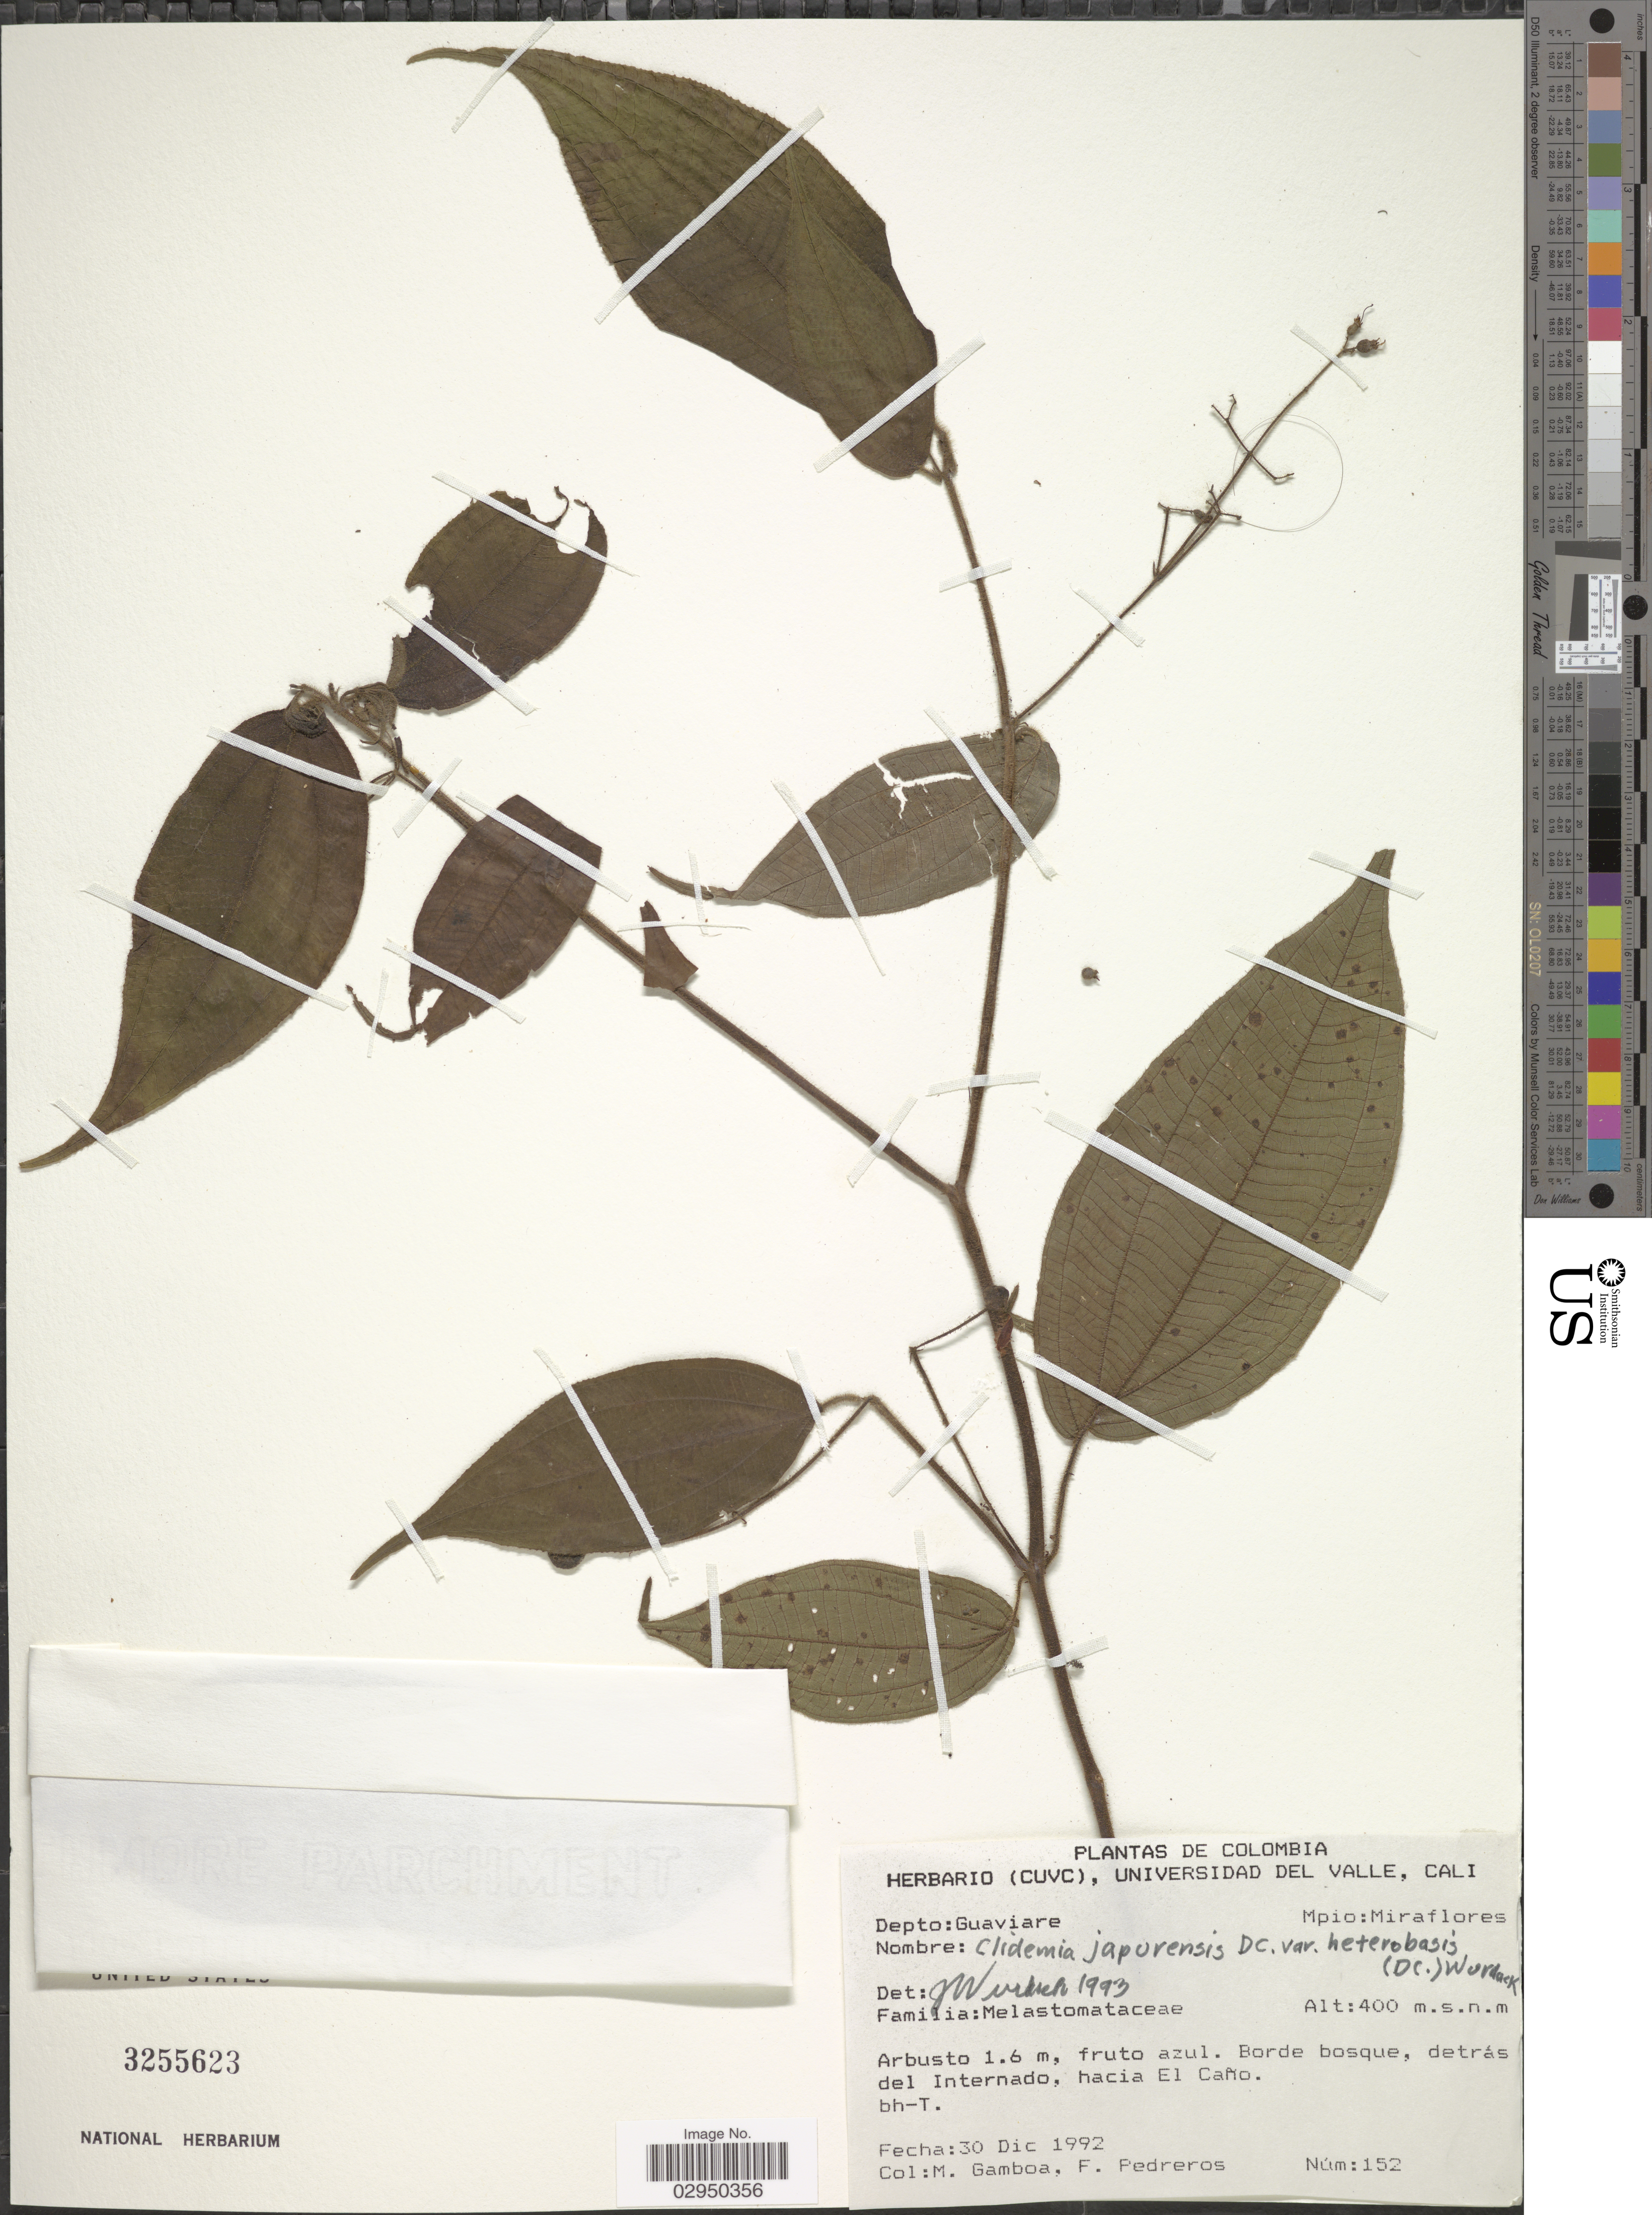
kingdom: Plantae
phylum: Tracheophyta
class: Magnoliopsida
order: Myrtales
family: Melastomataceae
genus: Clidemia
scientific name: Clidemia japurensis var. heterobasis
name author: (DC.) Wurdack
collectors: M. Gamboa & F. Pedreros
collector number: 152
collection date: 1992-12-30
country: Colombia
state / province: Guaviare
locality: Depto: Guaviare. Mpio: Miraflores. Borde bosque, detrás del Internado, hacia El Caño.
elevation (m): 400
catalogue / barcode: US 3255623